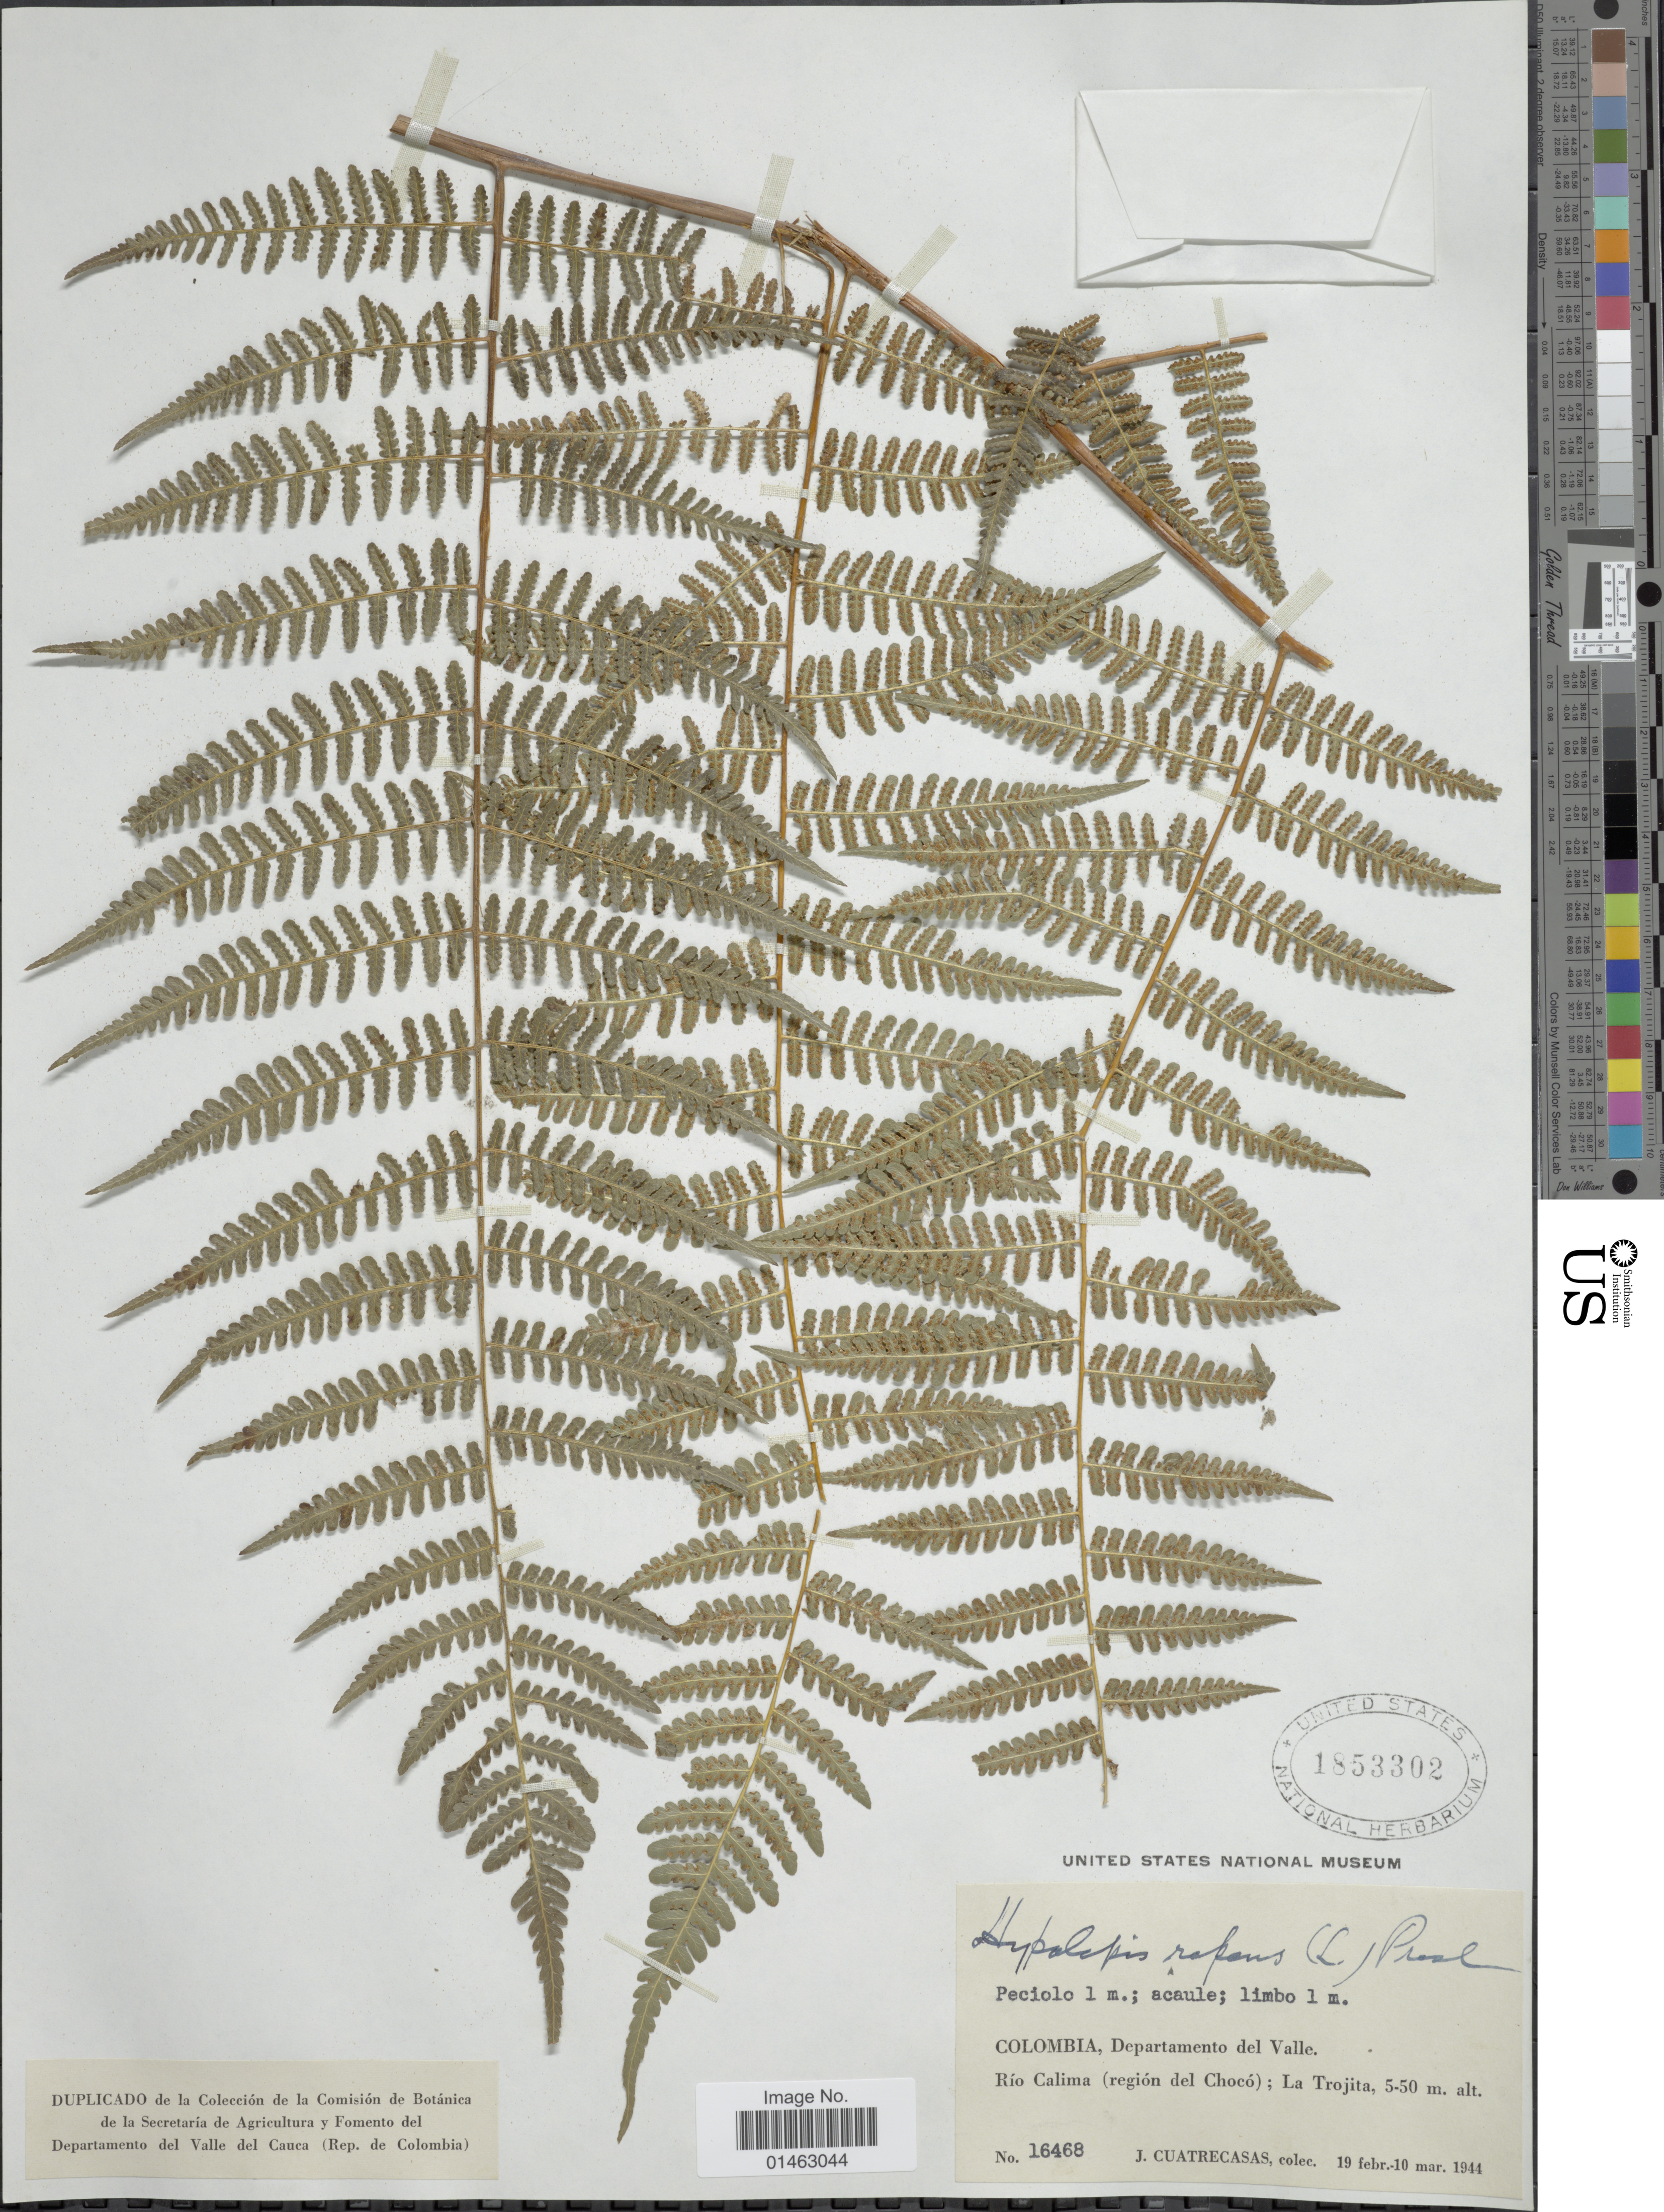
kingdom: Plantae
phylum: Tracheophyta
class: Polypodiopsida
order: Polypodiales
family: Dennstaedtiaceae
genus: Hypolepis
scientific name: Hypolepis repens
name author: (L.) C. Presl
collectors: J. Cuatrecasas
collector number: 16468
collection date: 1944-02-19/1944-03-10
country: Colombia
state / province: Valle del Cauca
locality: Depatamento del Valle. Rio Calima (región del Chocó); La Trojita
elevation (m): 5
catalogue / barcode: US 1853302